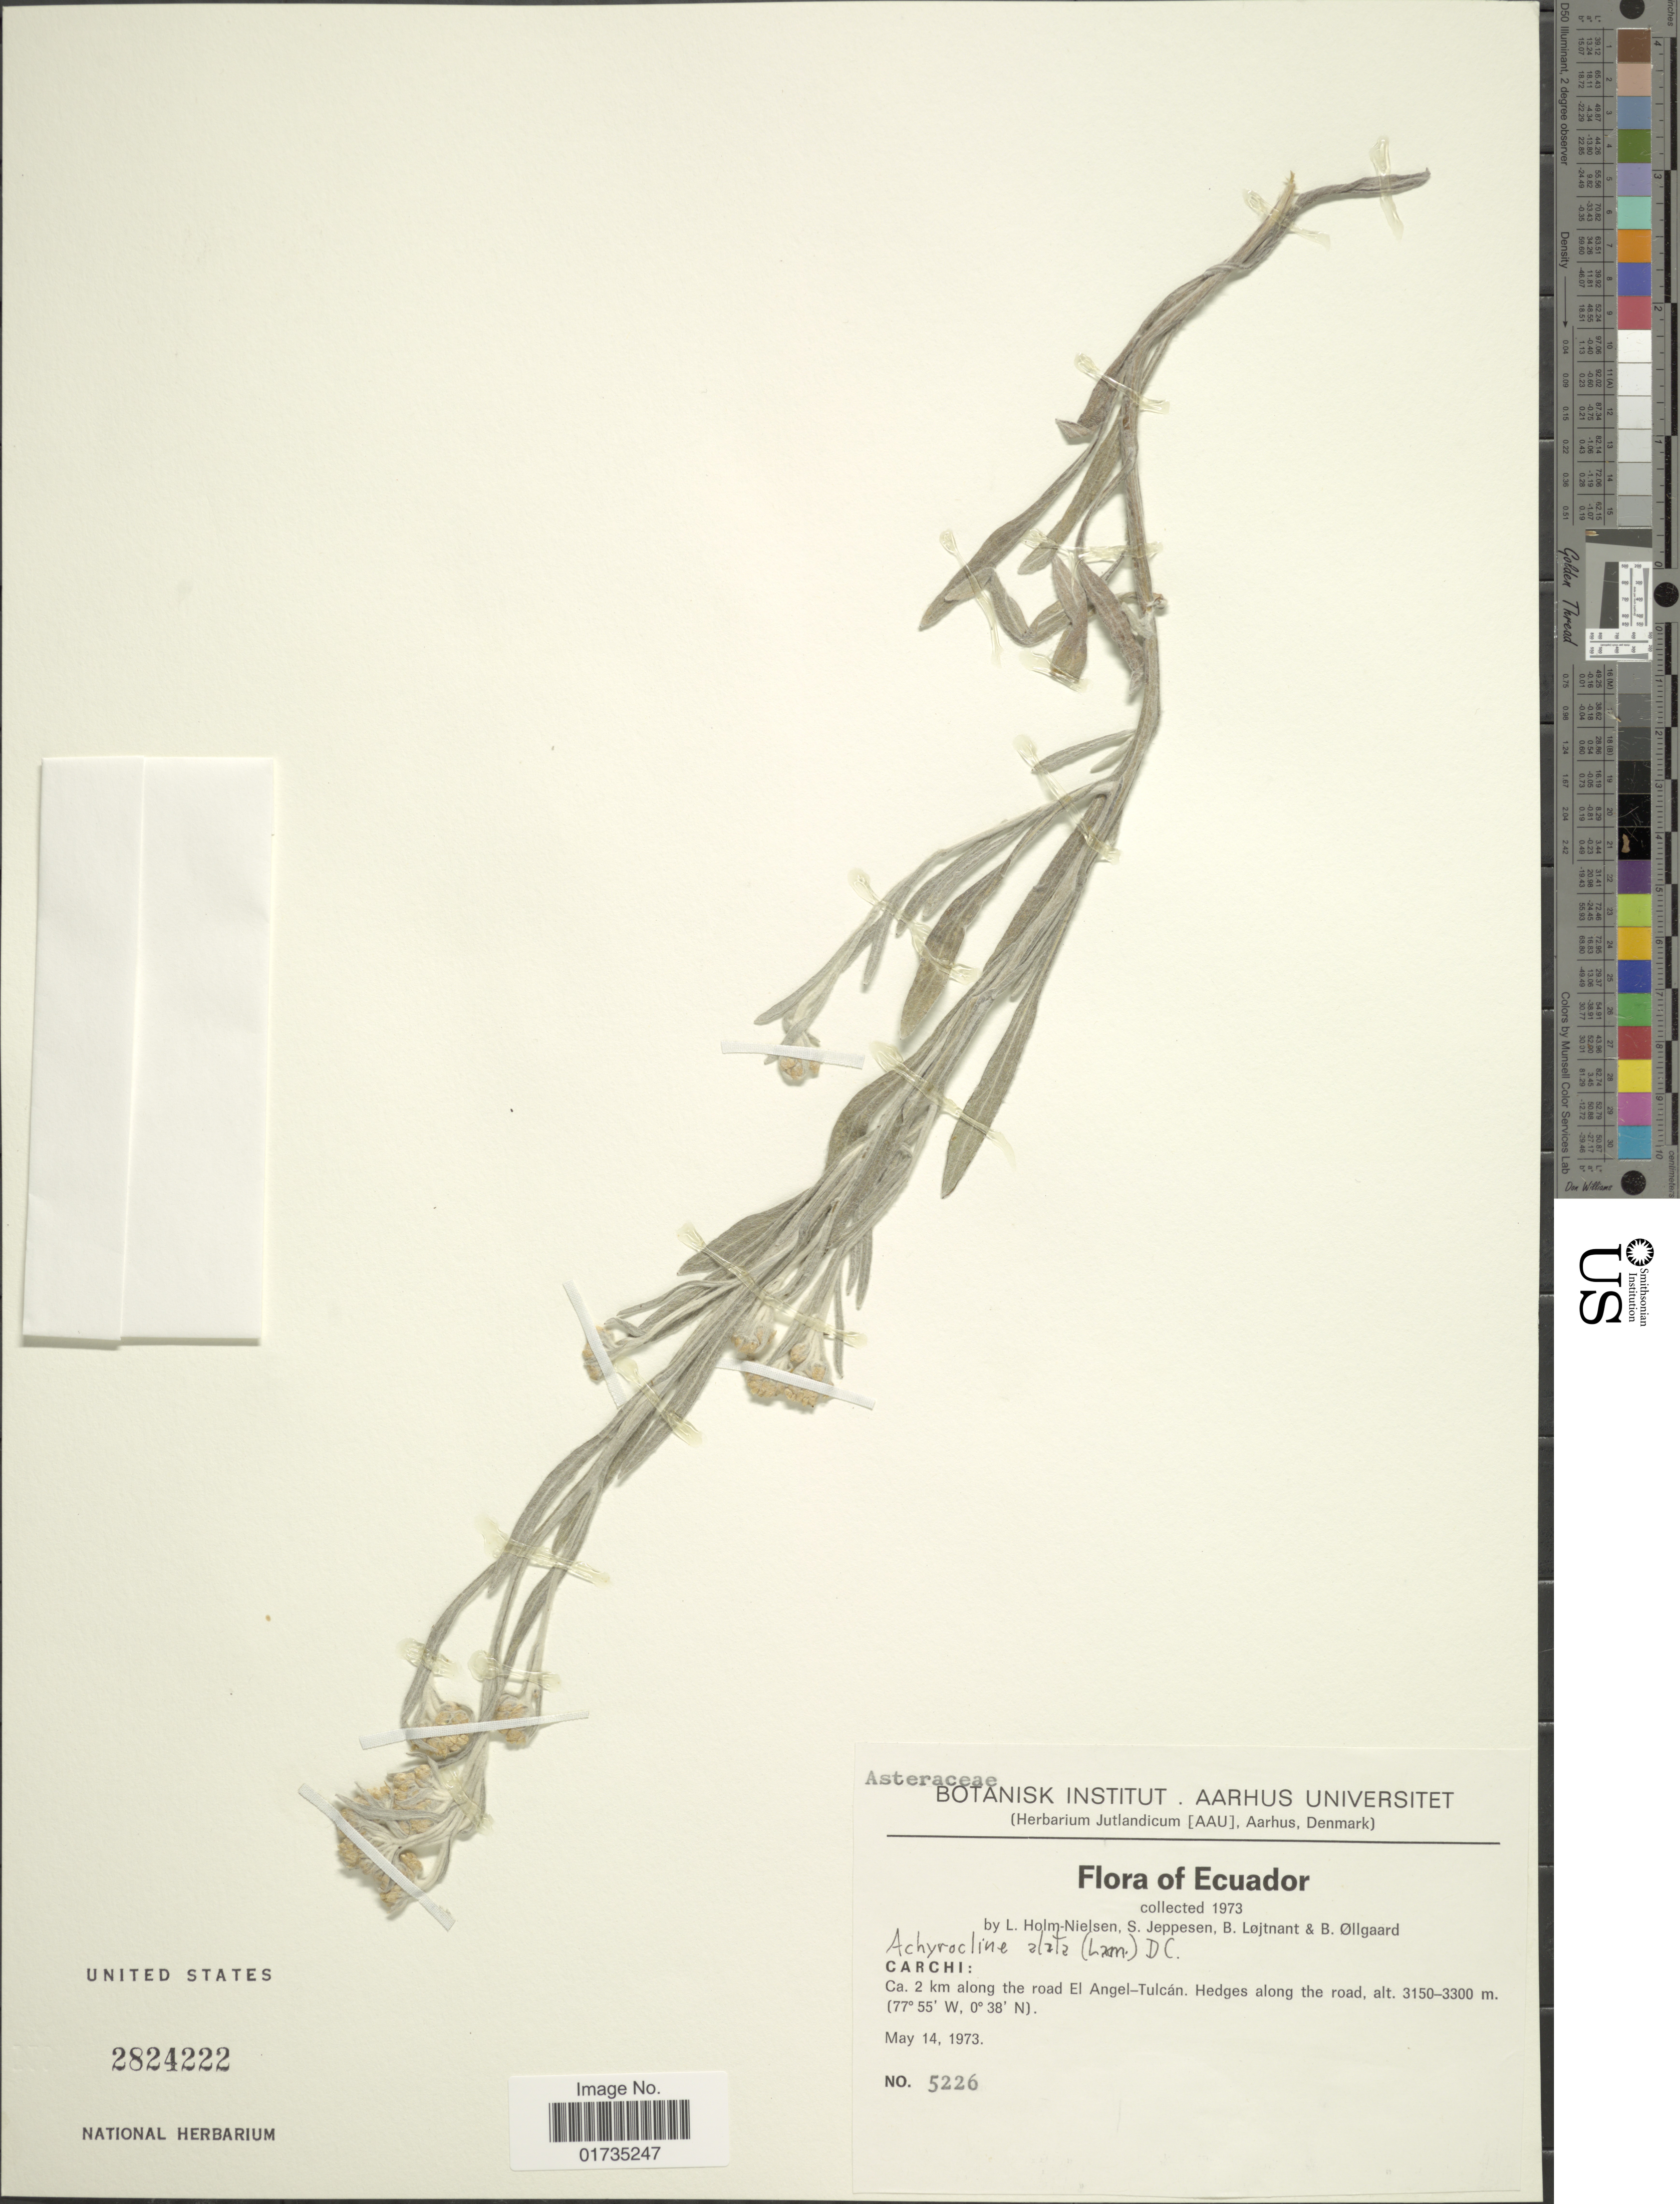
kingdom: Plantae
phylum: Tracheophyta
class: Magnoliopsida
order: Asterales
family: Asteraceae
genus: Achyrocline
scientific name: Achyrocline alata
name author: (Kunth) DC.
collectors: L. B. Holm-Nielsen, S. Jeppesen, B. Löjtnant & B. Øllgaard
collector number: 5226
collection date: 1973-05-14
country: Ecuador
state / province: Carchi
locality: Carchi; Ca. 2 km along the road El Angel-Tulcan. hedges along the road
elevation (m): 3150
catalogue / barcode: US 2824222